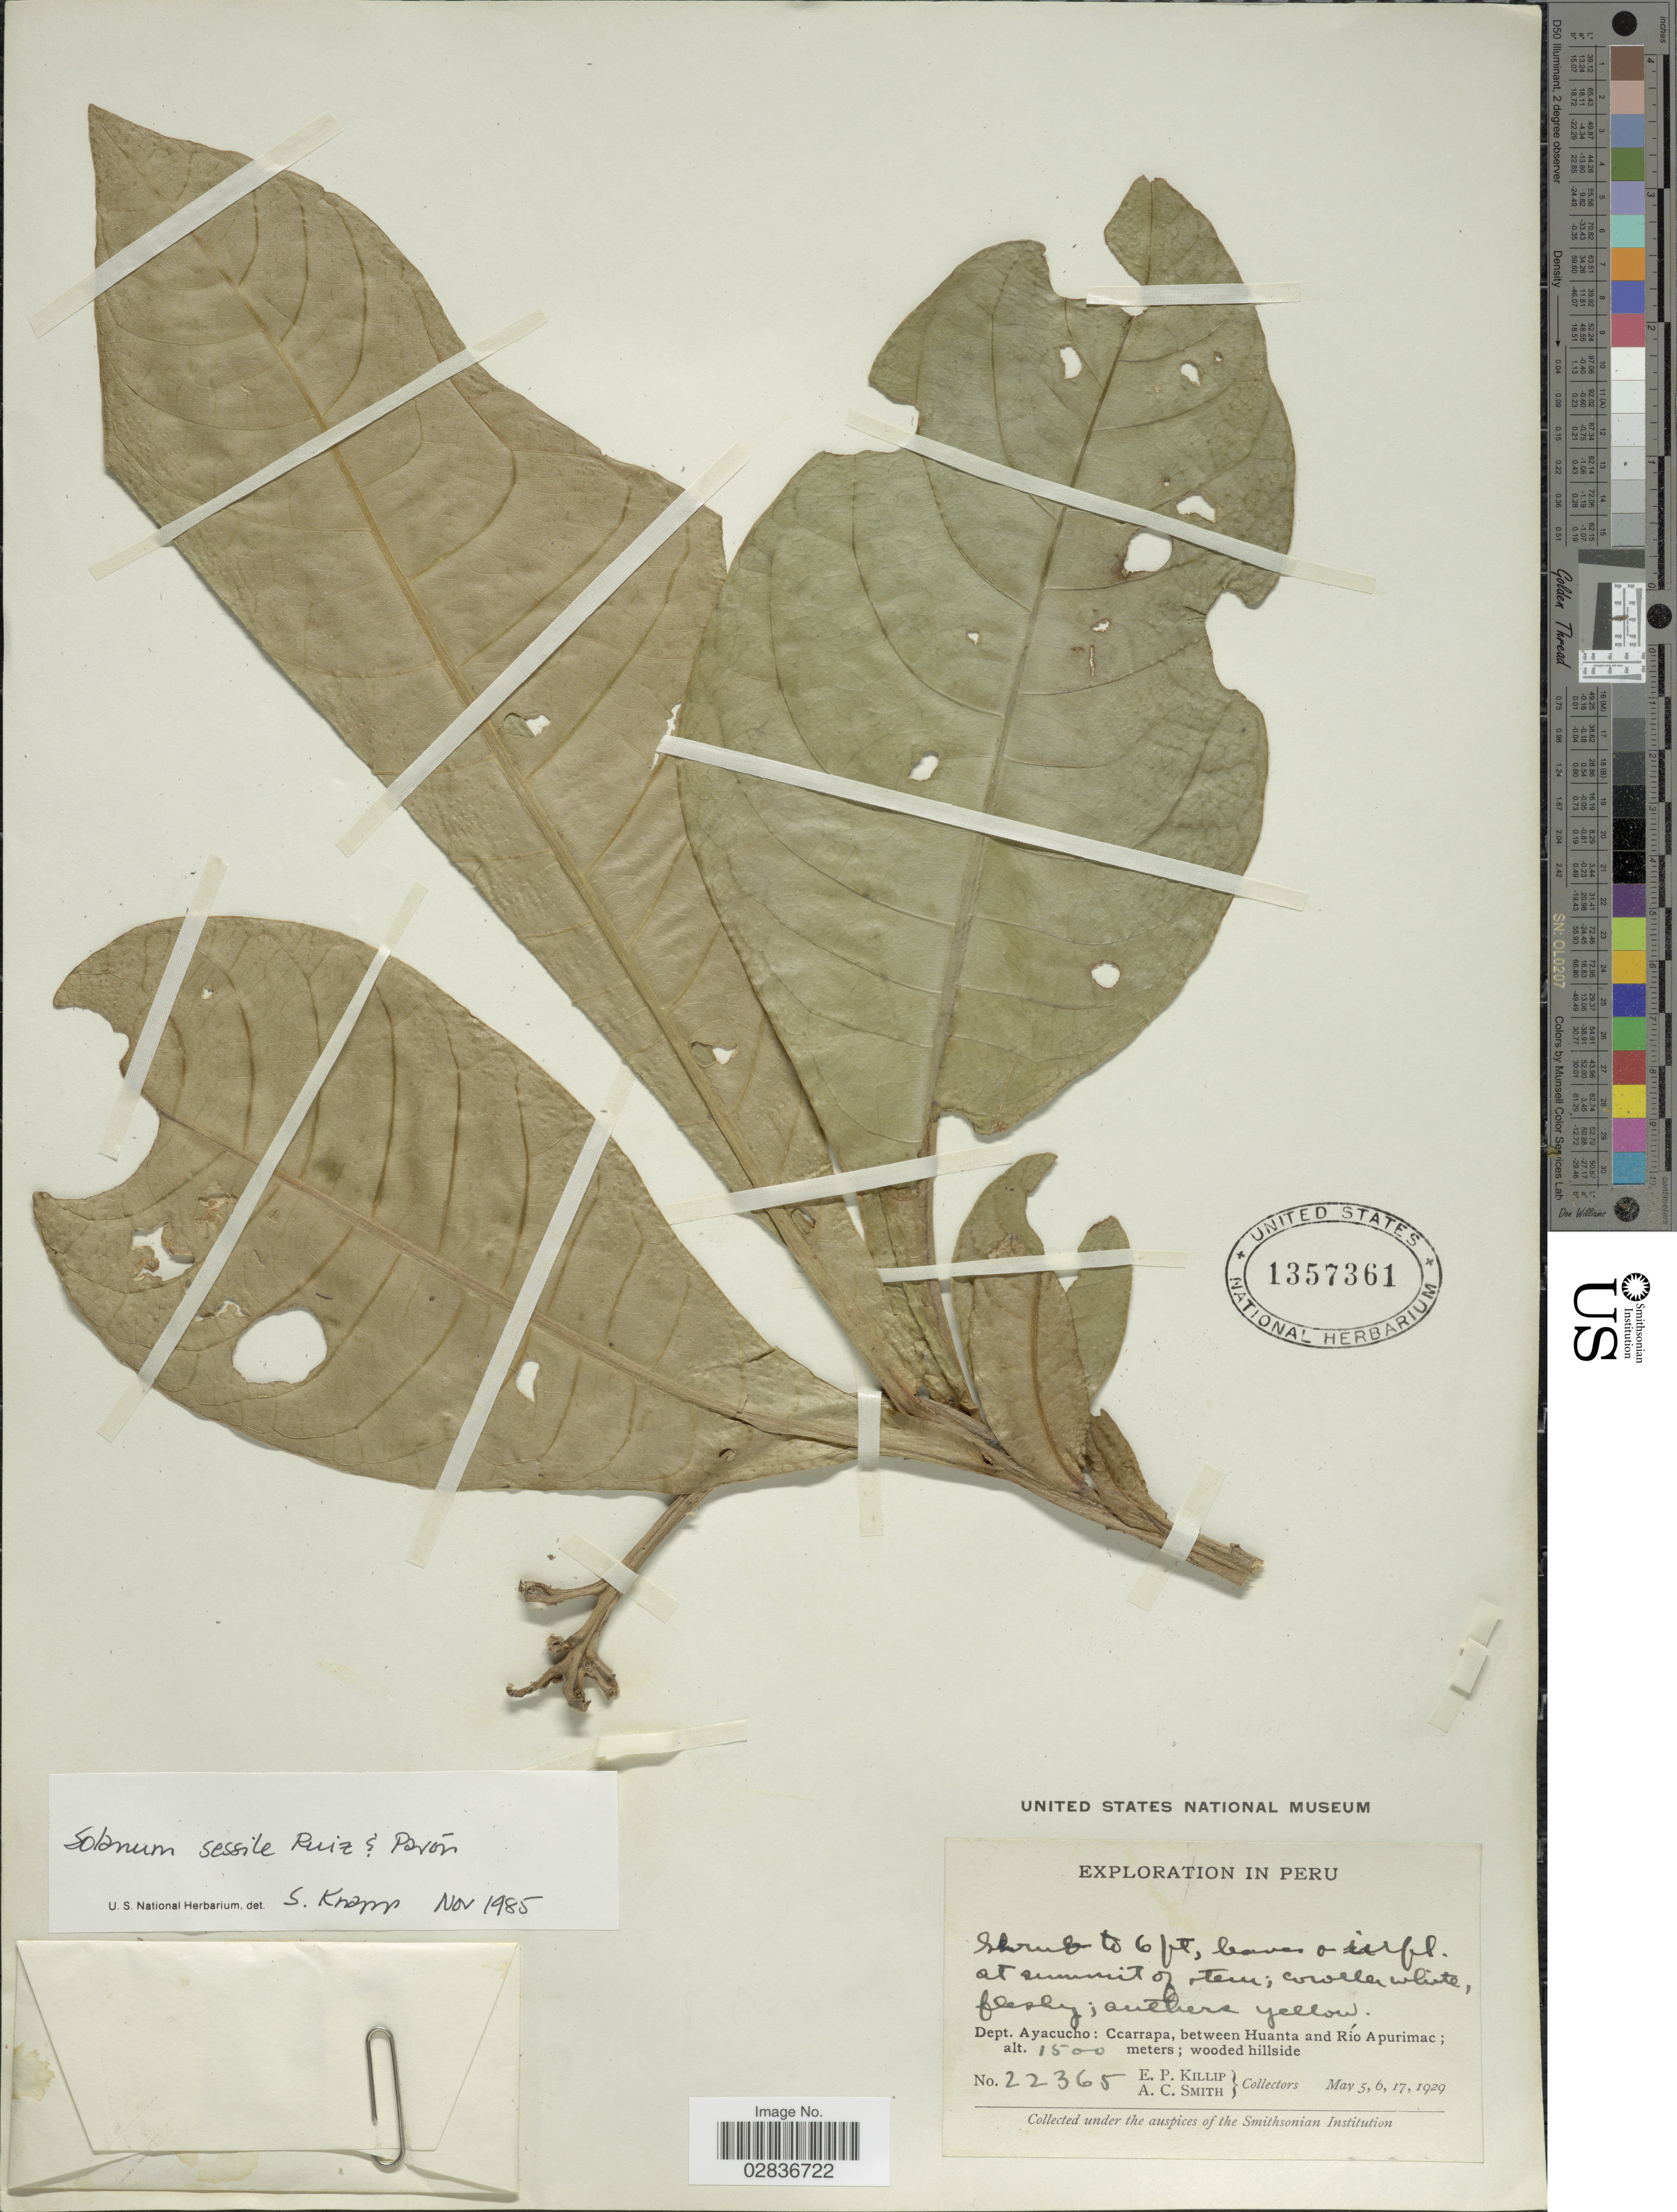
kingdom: Plantae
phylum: Tracheophyta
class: Magnoliopsida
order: Solanales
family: Solanaceae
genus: Solanum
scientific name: Solanum sessile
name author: Dunal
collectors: E. P. Killip & A. C. Smith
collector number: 22365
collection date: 1929-05-05/1929-05-17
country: Peru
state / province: Ayacucho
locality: Dept. Ayacucho: Ccarrapa, between Huanta and Río Apurimac.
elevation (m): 1500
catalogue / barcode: US 1357361